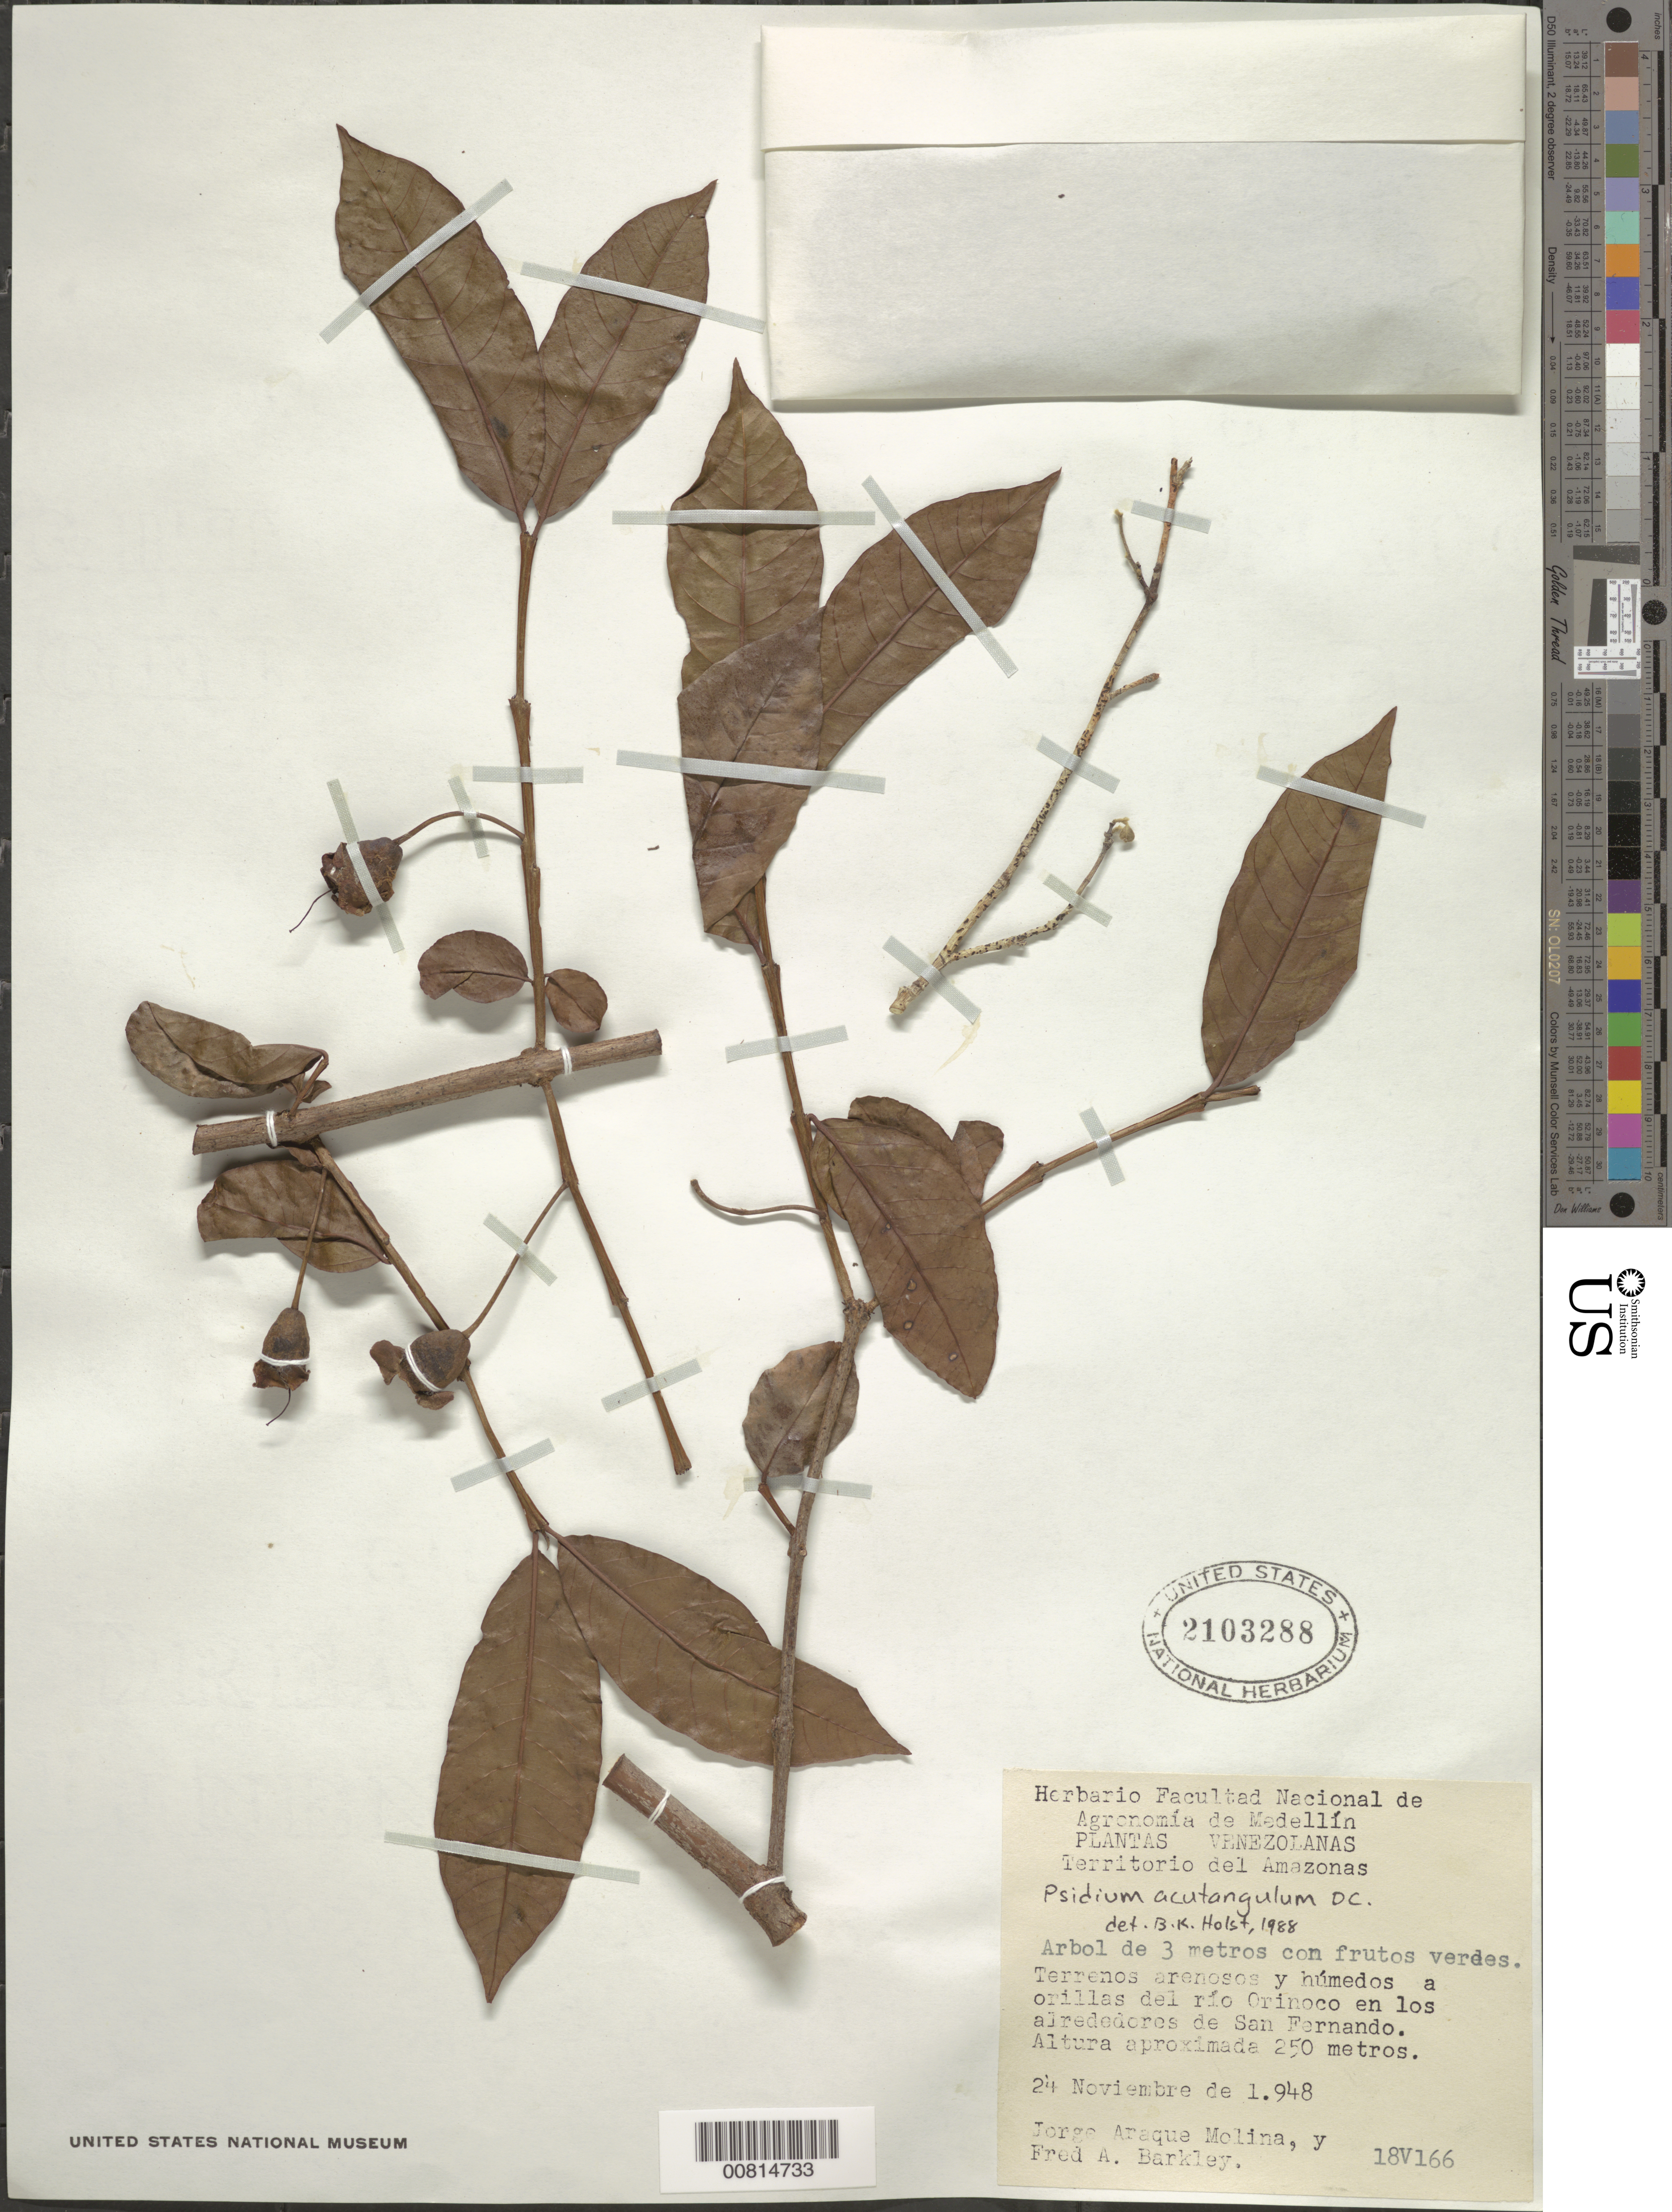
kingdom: Plantae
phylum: Tracheophyta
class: Magnoliopsida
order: Myrtales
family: Myrtaceae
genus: Psidium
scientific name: Psidium acutangulum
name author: (DC.) DC.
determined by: Holst, Bruce K.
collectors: J. A. Molina & F. A. Barkley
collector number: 18v 166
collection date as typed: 24-Nov-48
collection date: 1948-11-24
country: Venezuela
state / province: Amazonas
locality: Río Orinoco en los alrededores de San Fernando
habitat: Terrenos arenosos y humedos a orillas del río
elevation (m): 250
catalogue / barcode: US 2103288